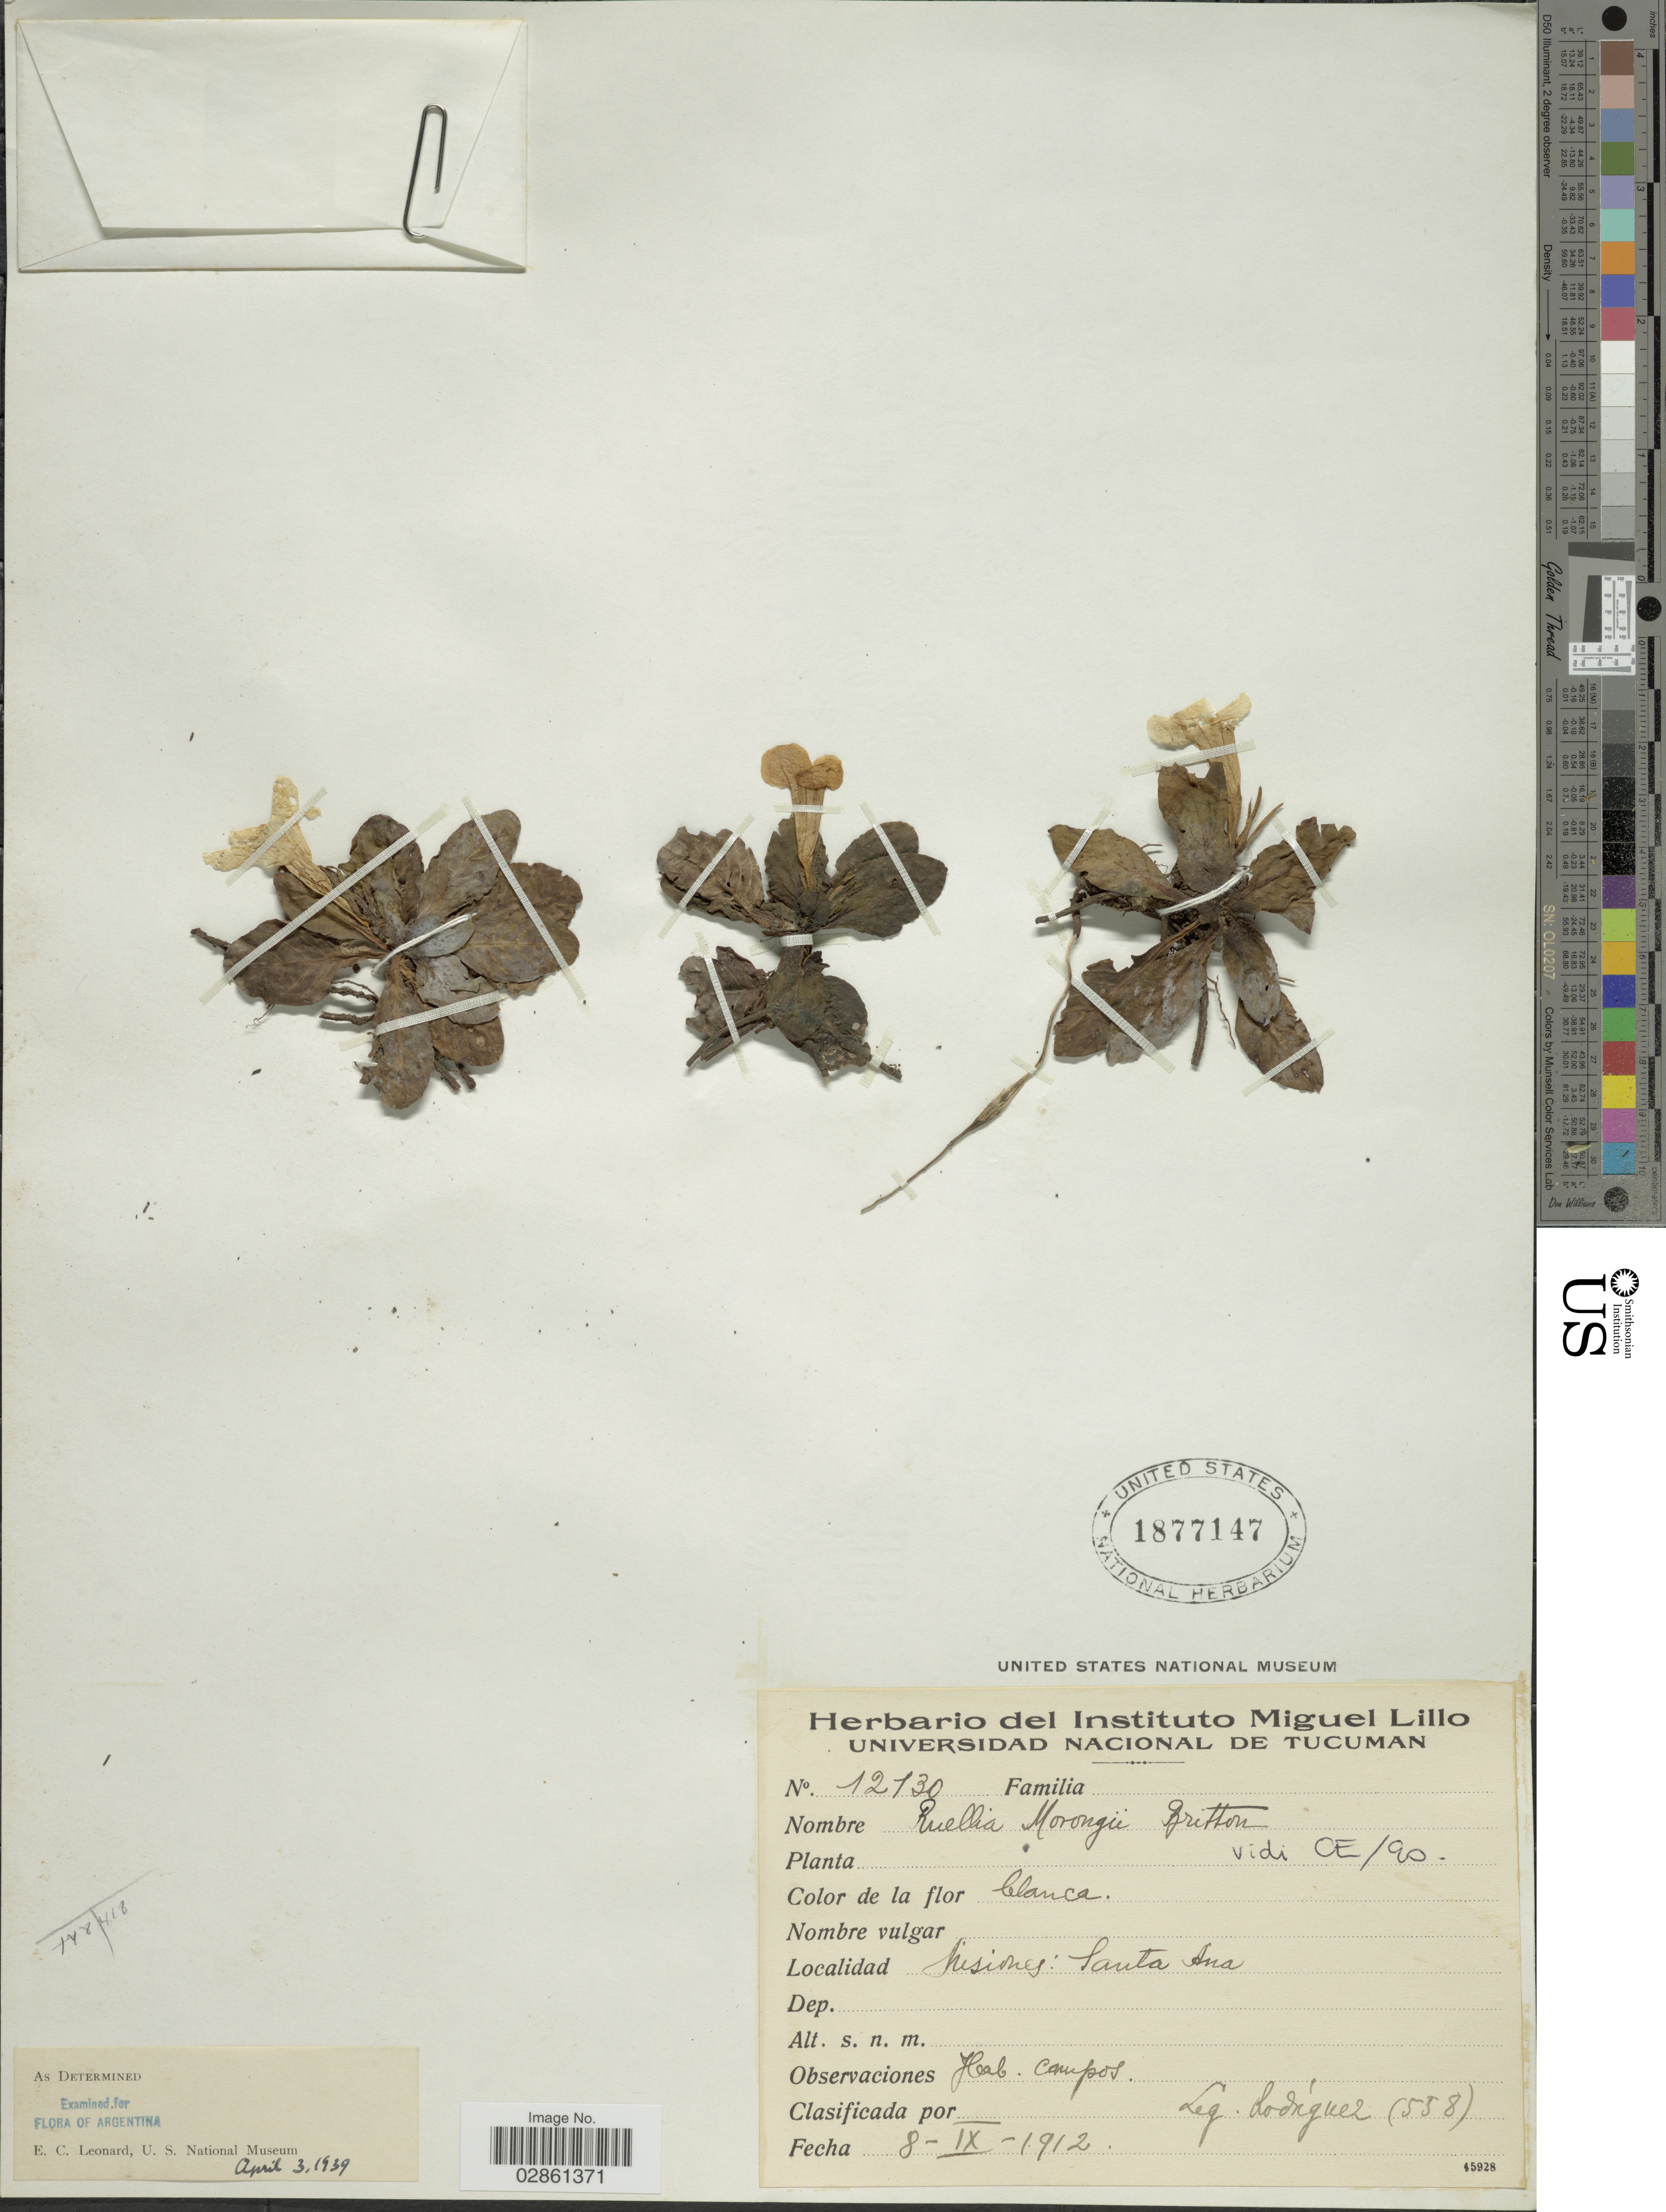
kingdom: Plantae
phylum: Tracheophyta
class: Magnoliopsida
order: Lamiales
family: Acanthaceae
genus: Ruellia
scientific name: Ruellia morongii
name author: Britton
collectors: Rodriguez, --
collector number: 558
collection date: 1912-09-08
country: Argentina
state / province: Misiones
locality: Santa Ana.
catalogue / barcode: US 1877147